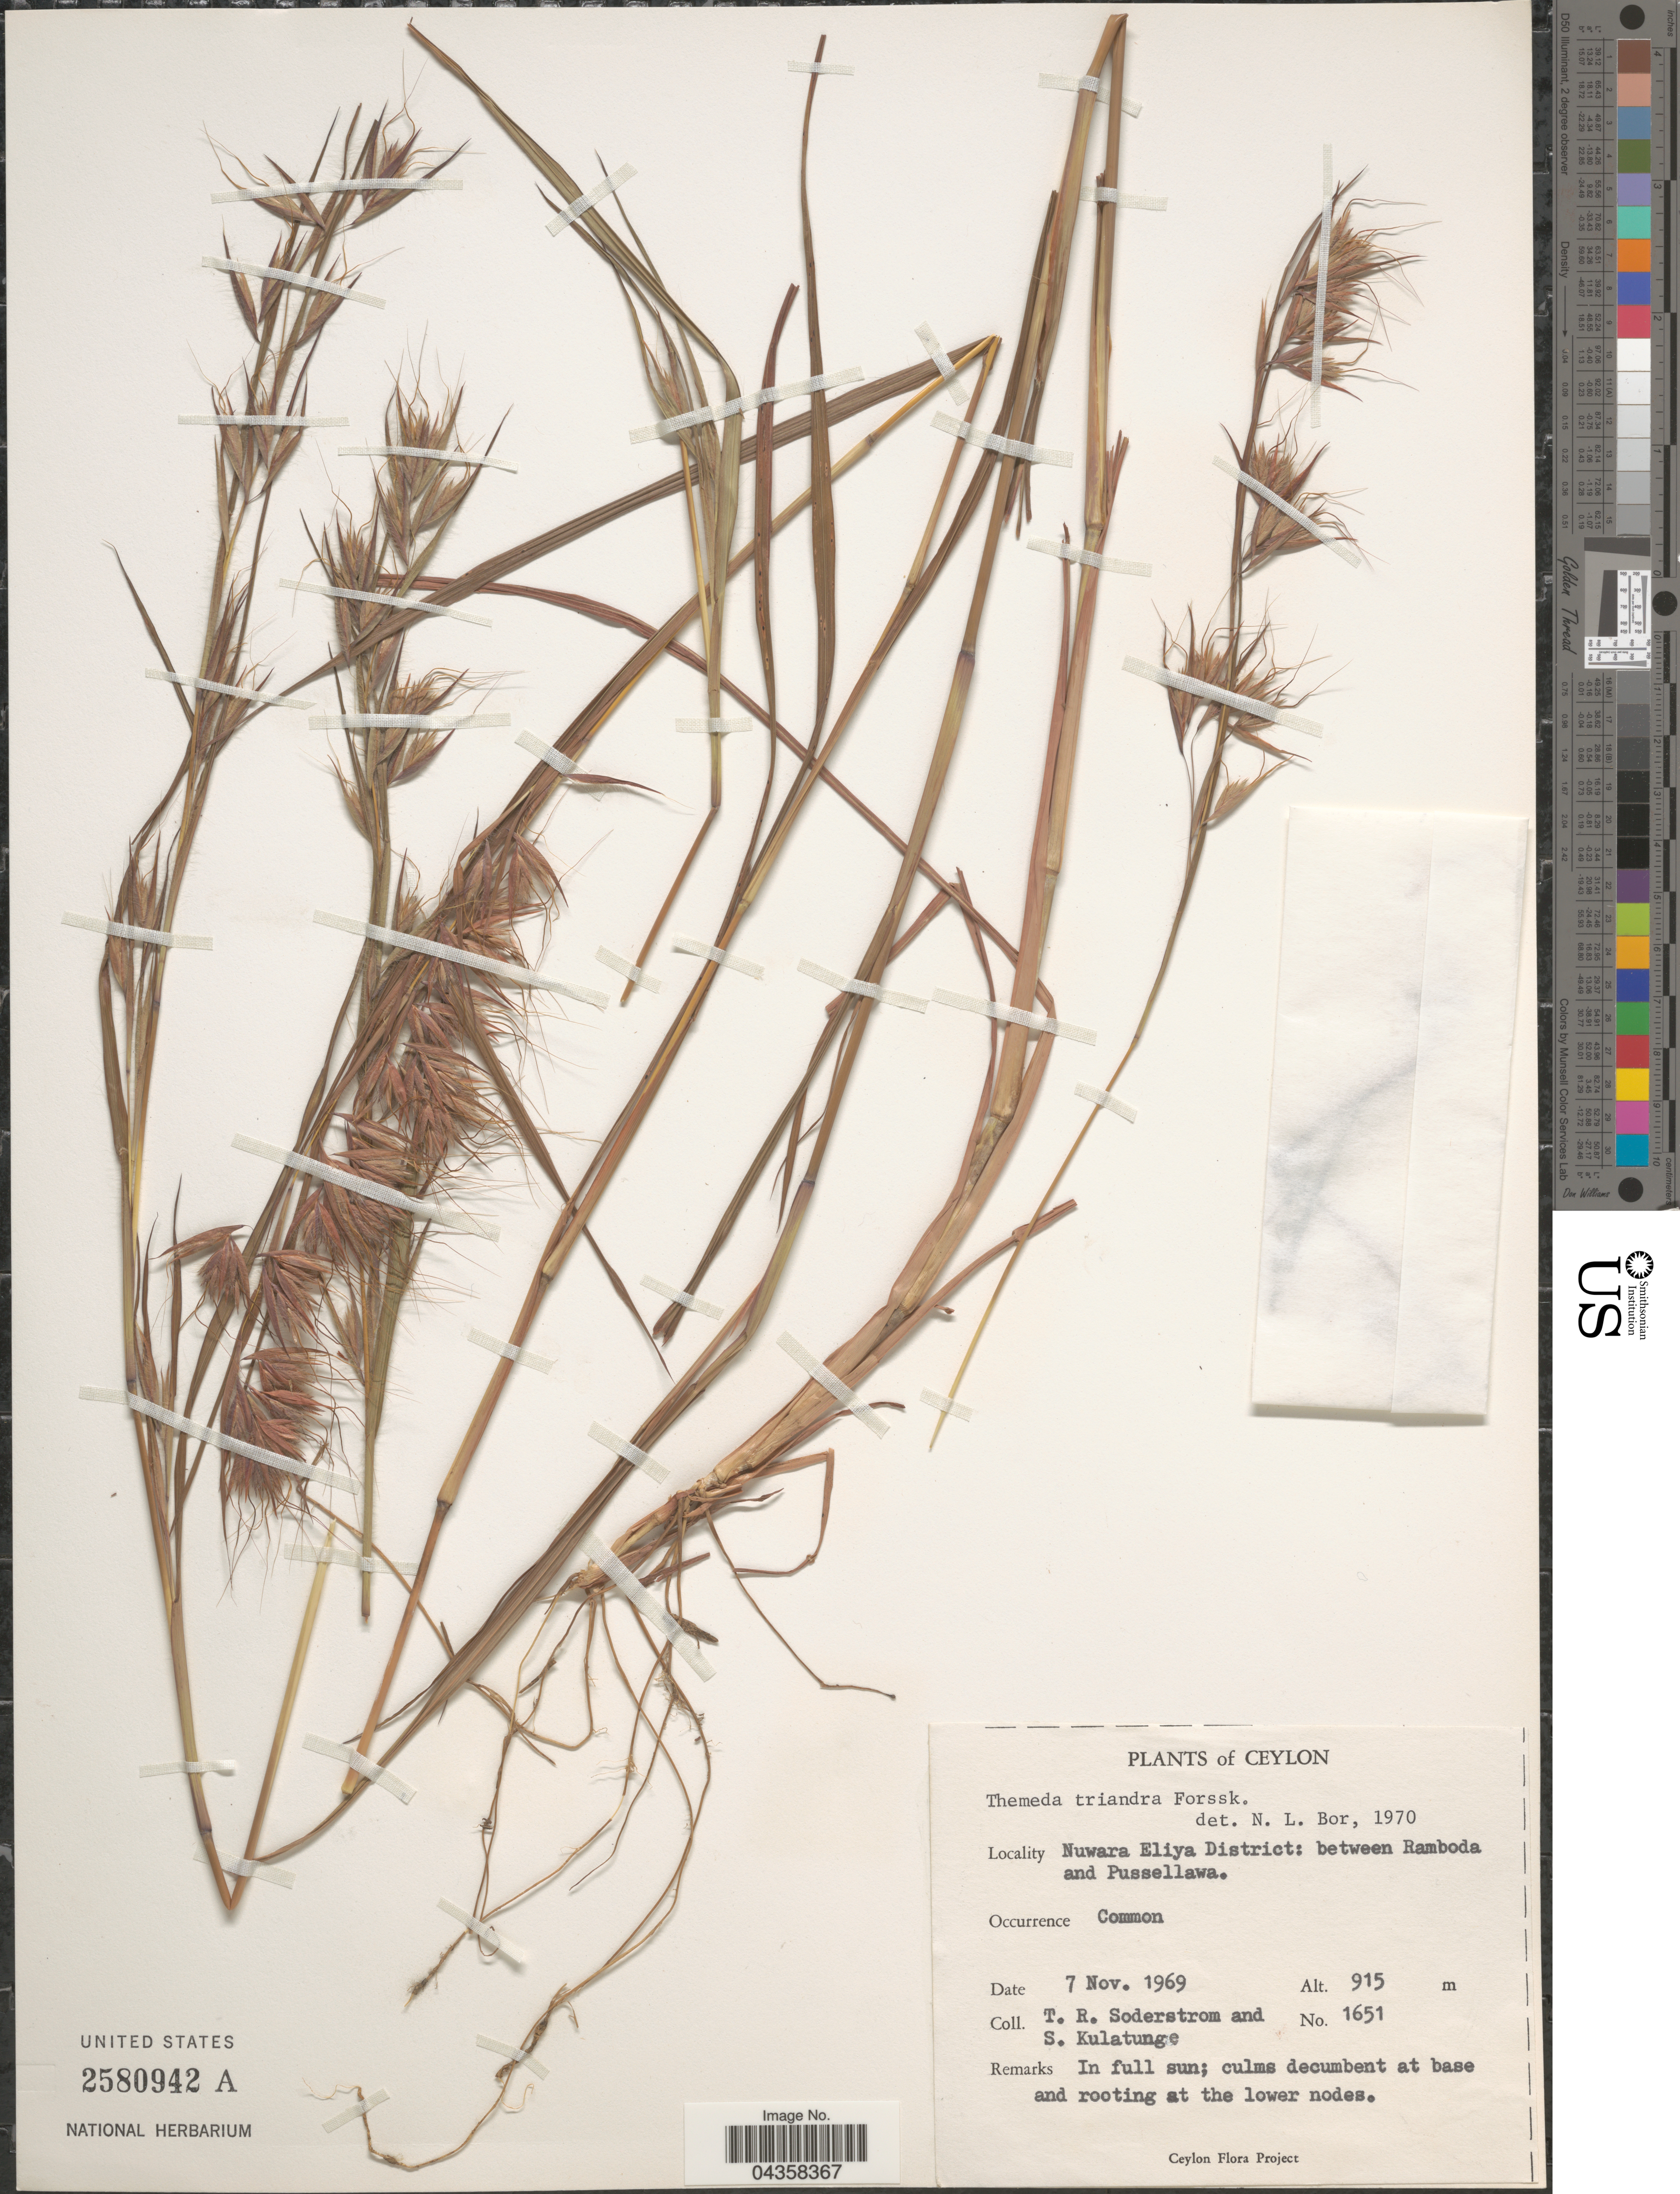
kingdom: Plantae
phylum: Tracheophyta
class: Liliopsida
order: Poales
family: Poaceae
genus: Themeda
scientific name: Themeda triandra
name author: Forssk.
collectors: T. R. Soderstrom & S. Kulatunge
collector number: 1651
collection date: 1969-11-07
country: Sri Lanka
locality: Ceylon. Nuwara Eliya District: between Ramboda and Pussellawa.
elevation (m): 915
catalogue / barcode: US 2580942A